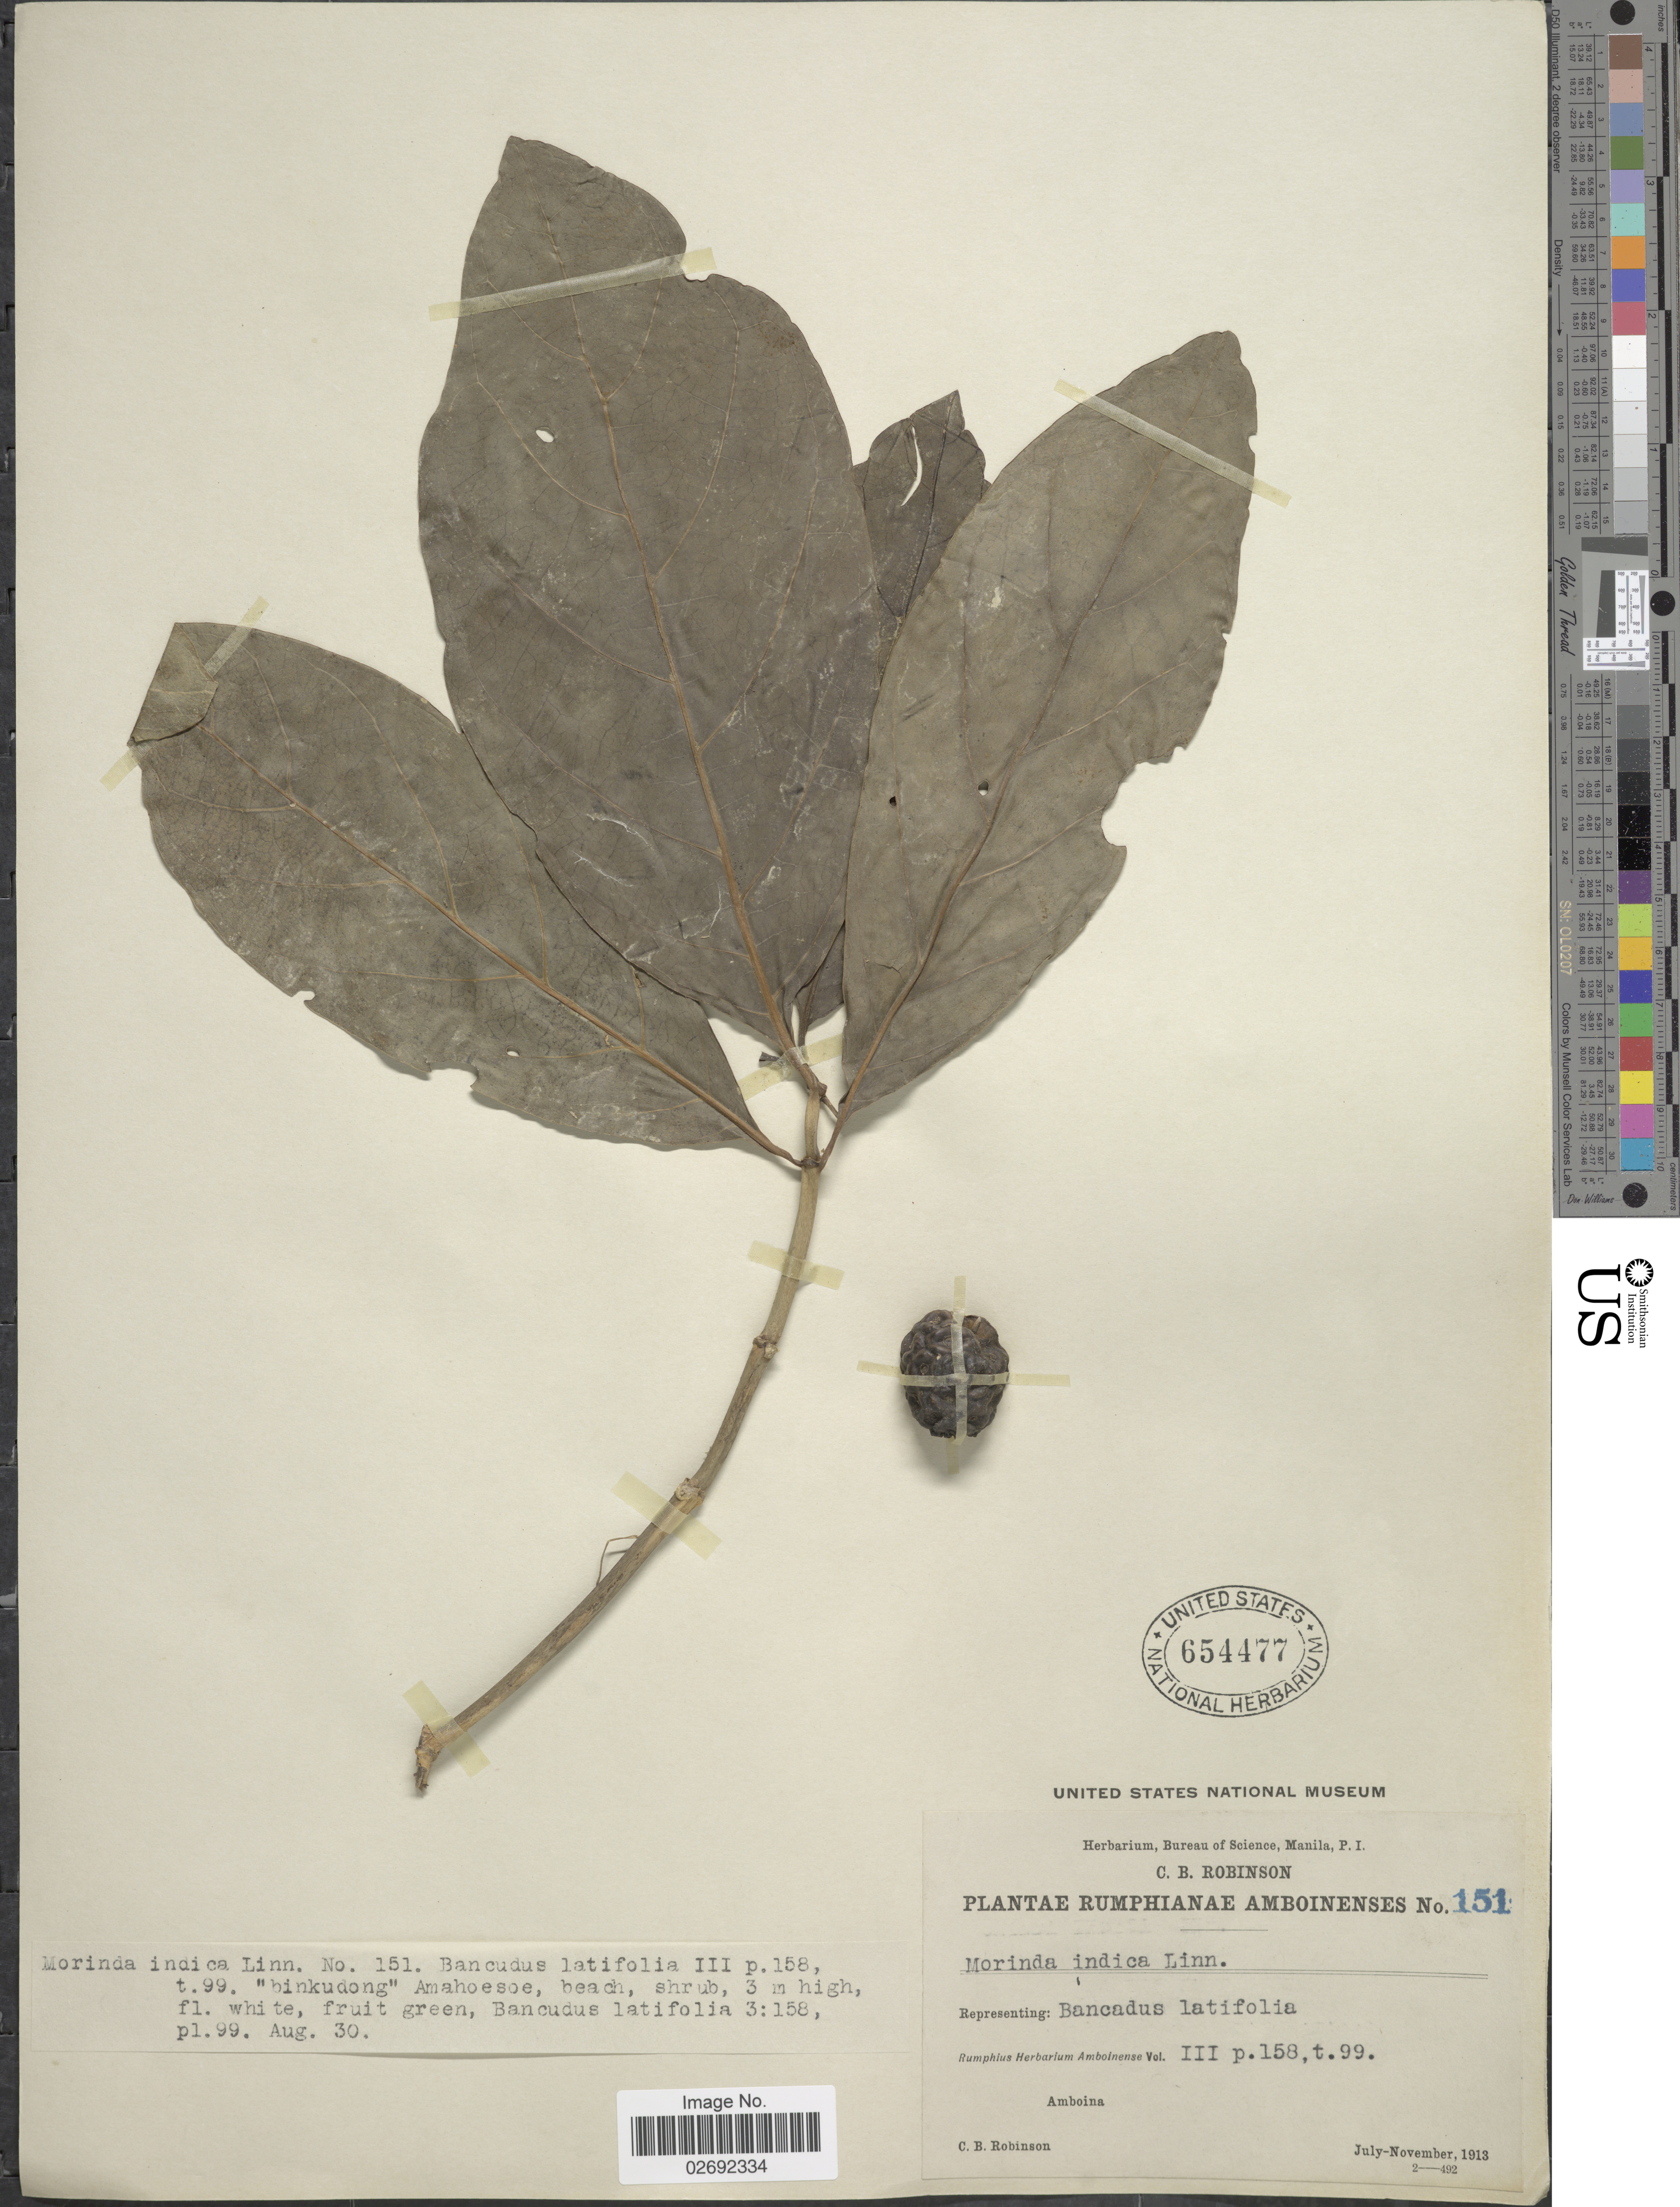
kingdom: Plantae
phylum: Tracheophyta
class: Magnoliopsida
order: Gentianales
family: Rubiaceae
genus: Morinda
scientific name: Morinda citrifolia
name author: L.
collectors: C. Robinson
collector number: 151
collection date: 1913-08-30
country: Indonesia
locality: Rumphianae Amboinenses. Amboina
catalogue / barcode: US 654477